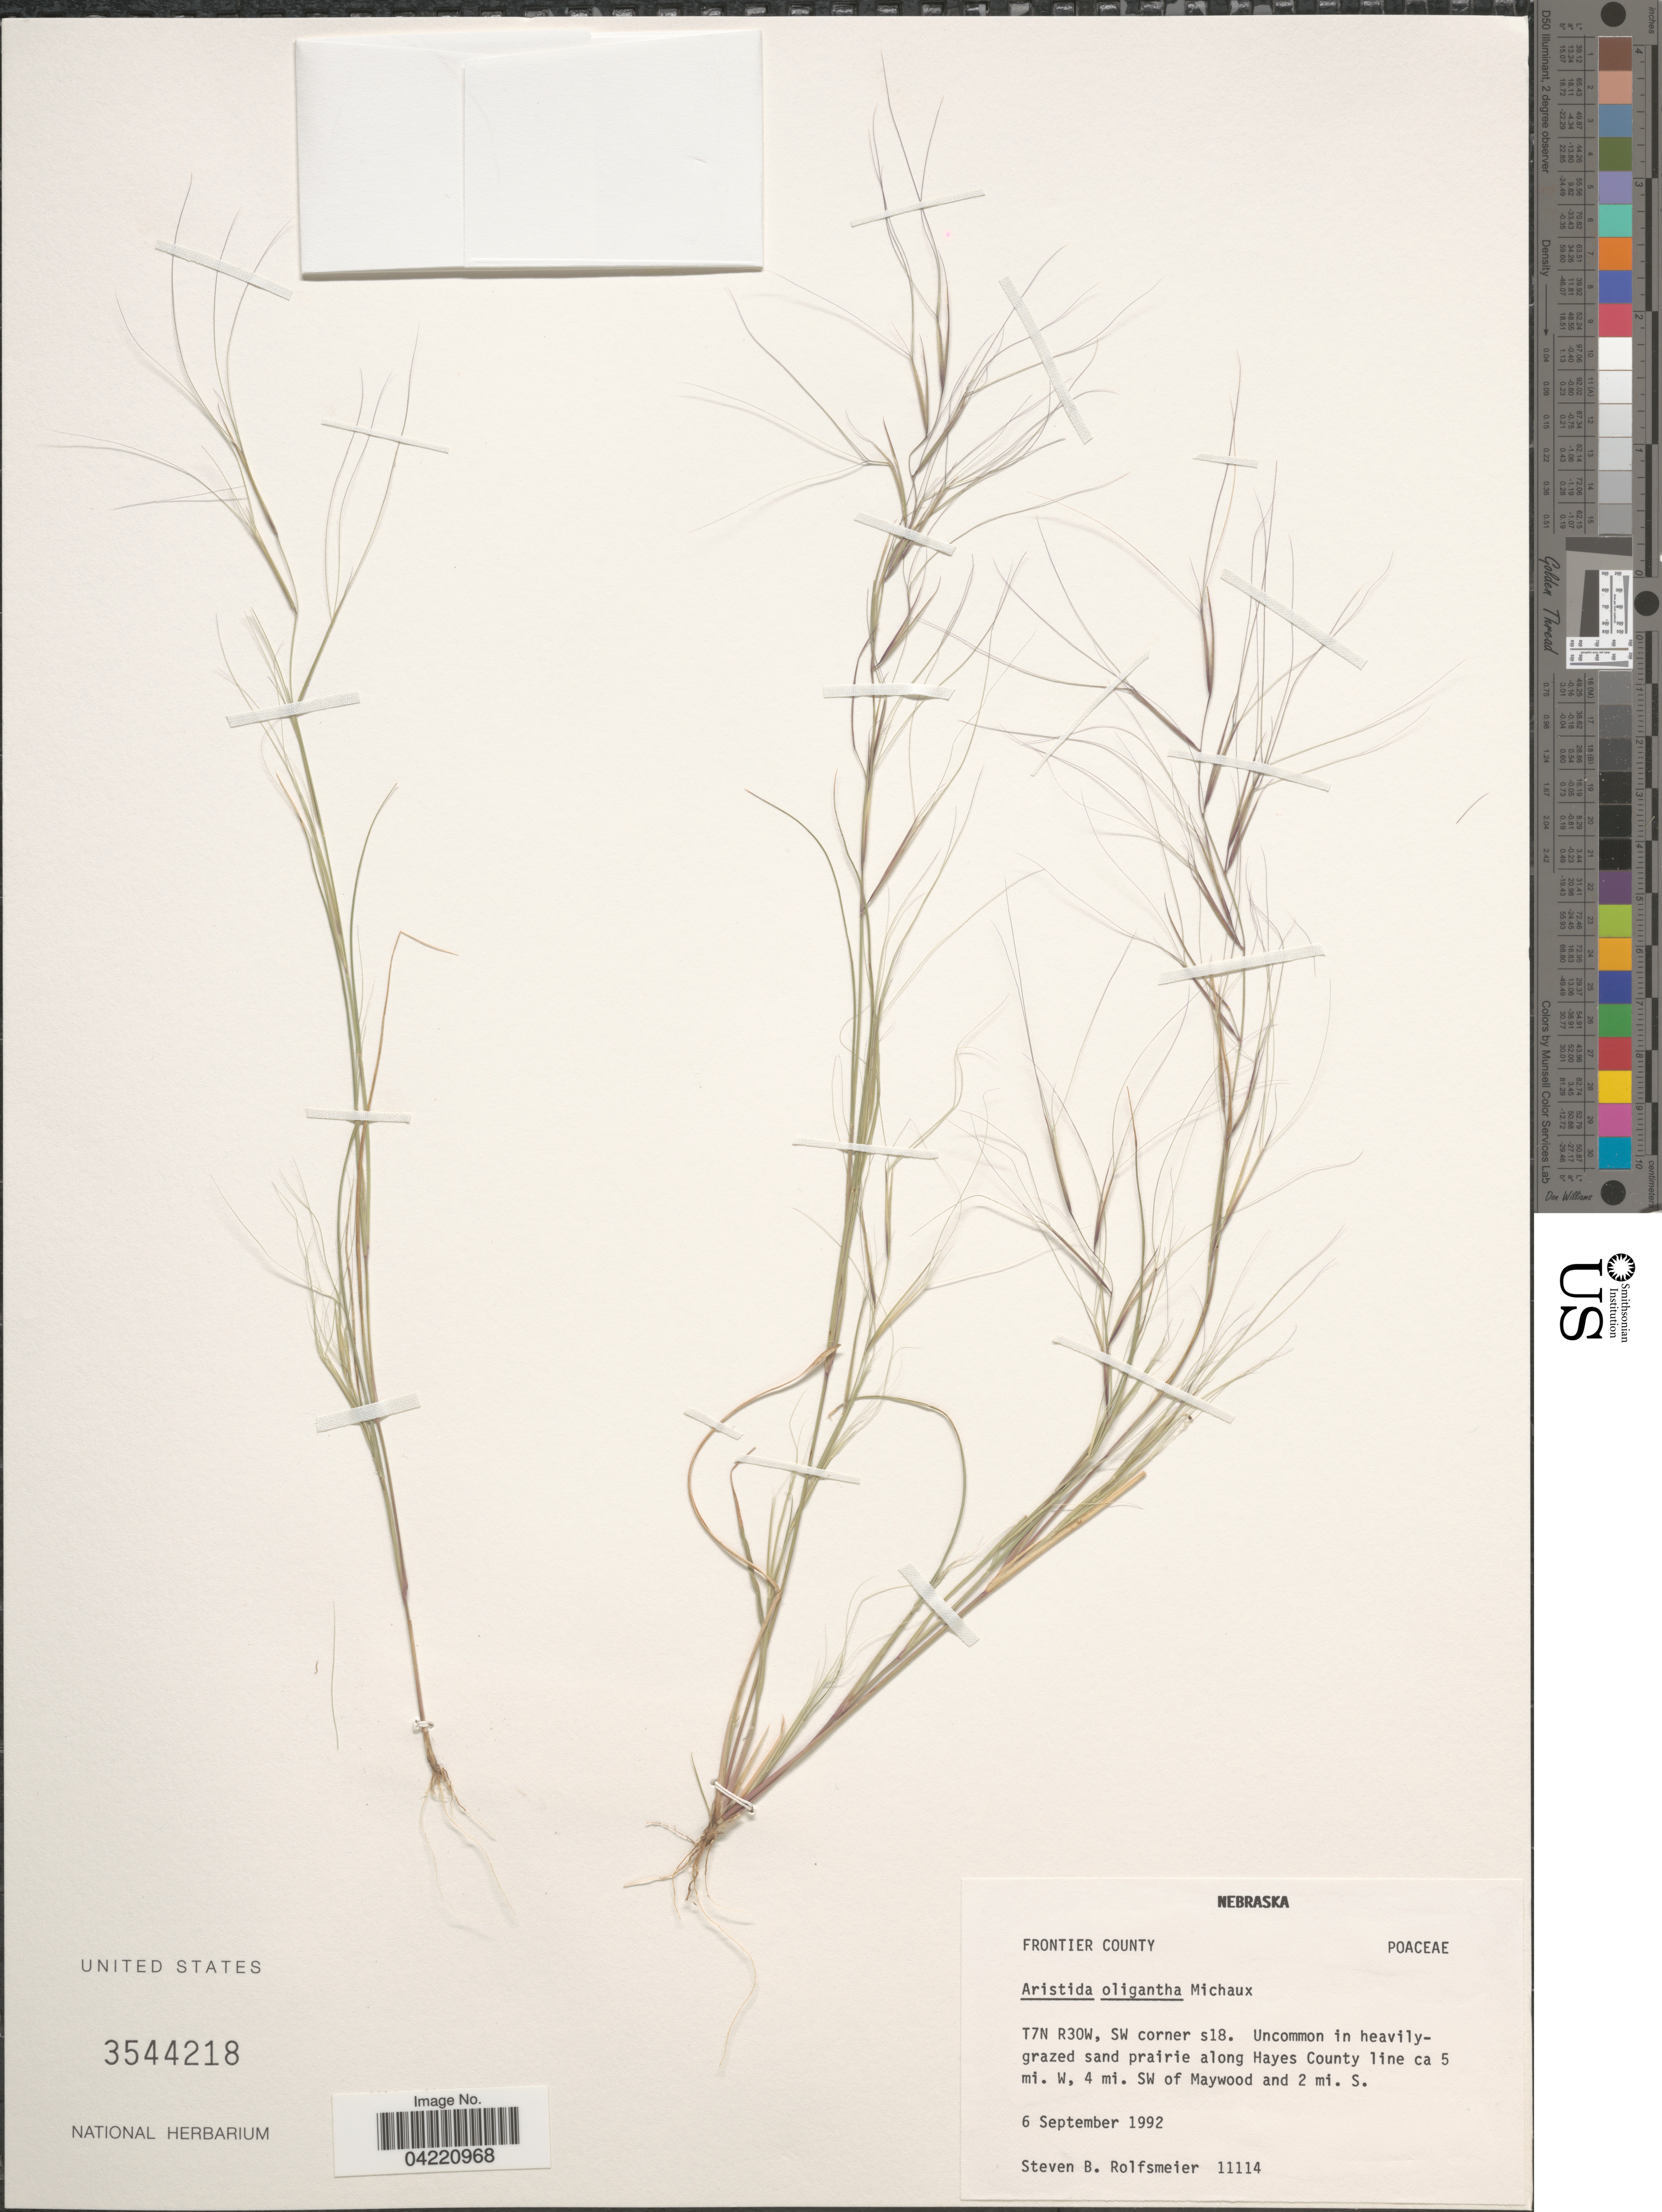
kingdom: Plantae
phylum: Tracheophyta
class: Liliopsida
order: Poales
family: Poaceae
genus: Aristida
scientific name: Aristida oligantha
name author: Michx.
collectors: S. Rolfsmeier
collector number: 11114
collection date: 1992-09-06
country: United States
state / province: Nebraska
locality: T7N R30W, SW corner s18. Uncommon in heavilygrazed sand prairie along Hayes County line ca 5 mi. W, 4 mi. SW of Maywood and 2 mi. S.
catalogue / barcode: US 3544218